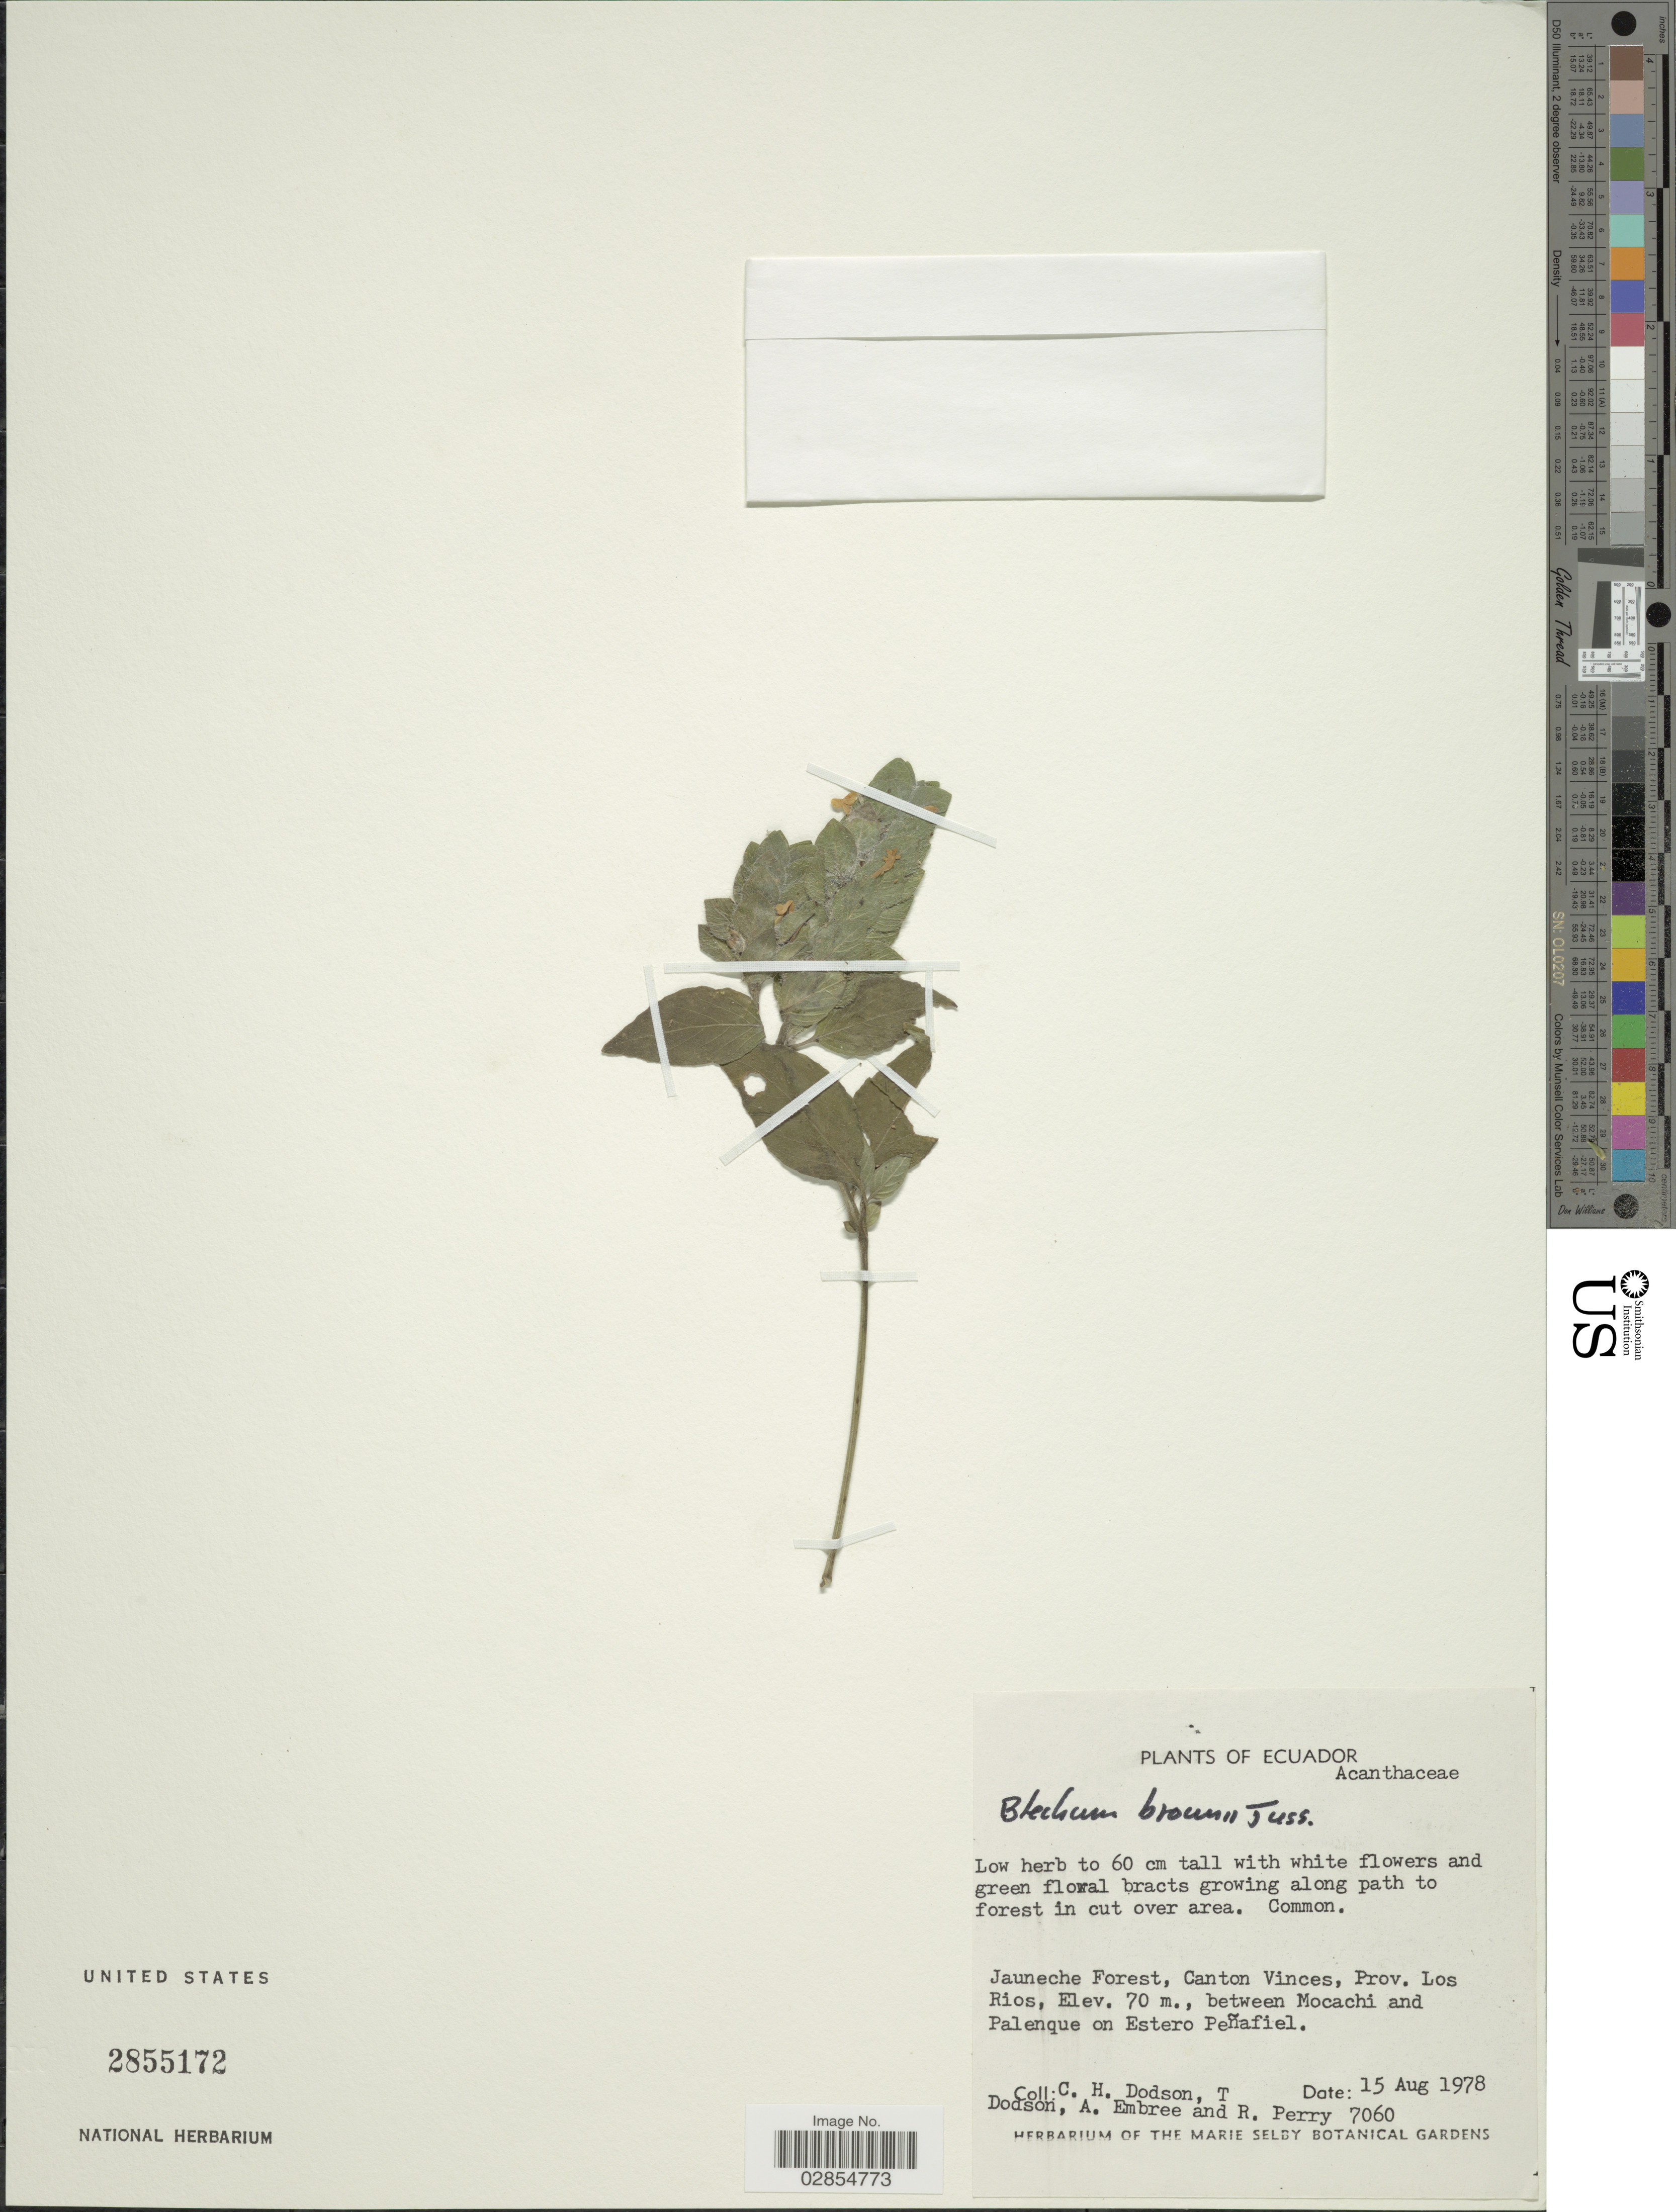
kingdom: Plantae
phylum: Tracheophyta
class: Magnoliopsida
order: Lamiales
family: Acanthaceae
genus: Blechum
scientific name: Blechum brownei f. puberulum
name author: Leonard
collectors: C. H. Dodson, T. A. Dodson, A. Embree & R. Perry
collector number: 7060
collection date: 1978-08-15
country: Ecuador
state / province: Los Ríos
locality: Jauneche Forest, Canton Vinces, Prov. Los Rios, between Mocachi and Palenque on Estero Peñafiel.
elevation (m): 70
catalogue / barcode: US 2855172